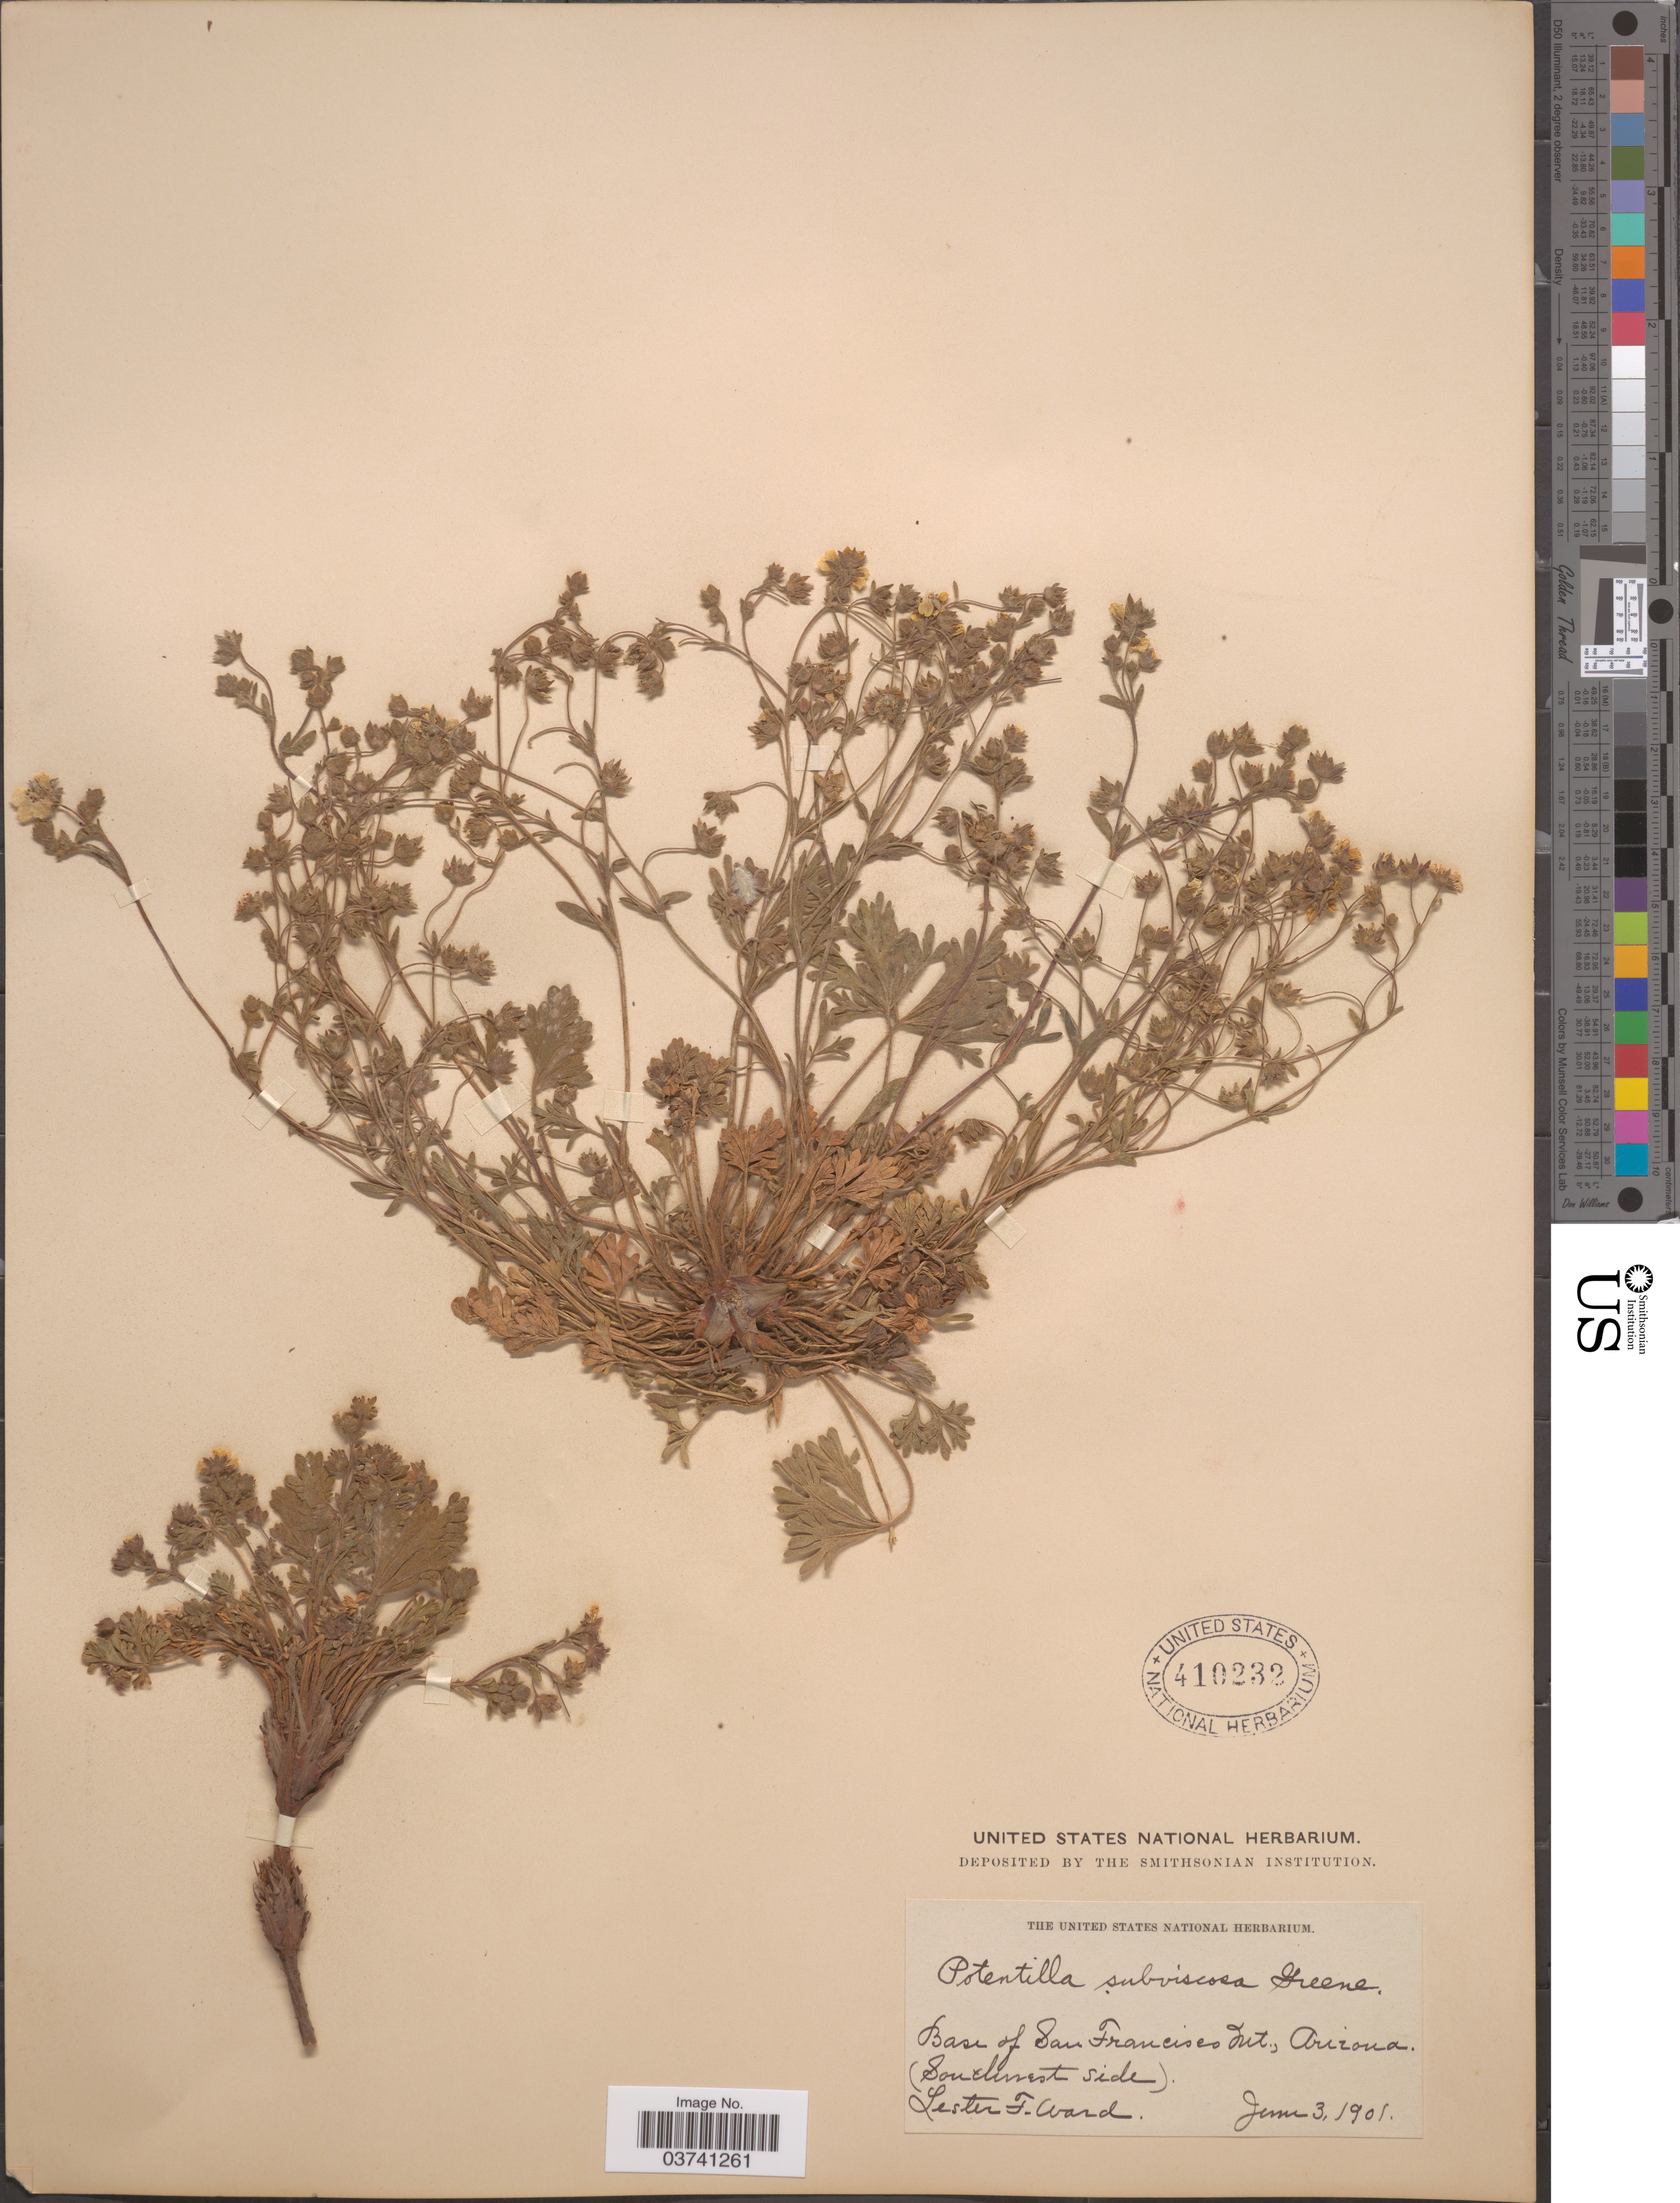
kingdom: Plantae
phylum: Tracheophyta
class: Magnoliopsida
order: Rosales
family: Rosaceae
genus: Potentilla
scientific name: Potentilla subviscosa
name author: Greene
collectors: L. F. Ward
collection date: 1901-06-03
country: United States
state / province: Arizona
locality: Base of San Francisco Mt. (Southwest side).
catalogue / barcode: US 410232